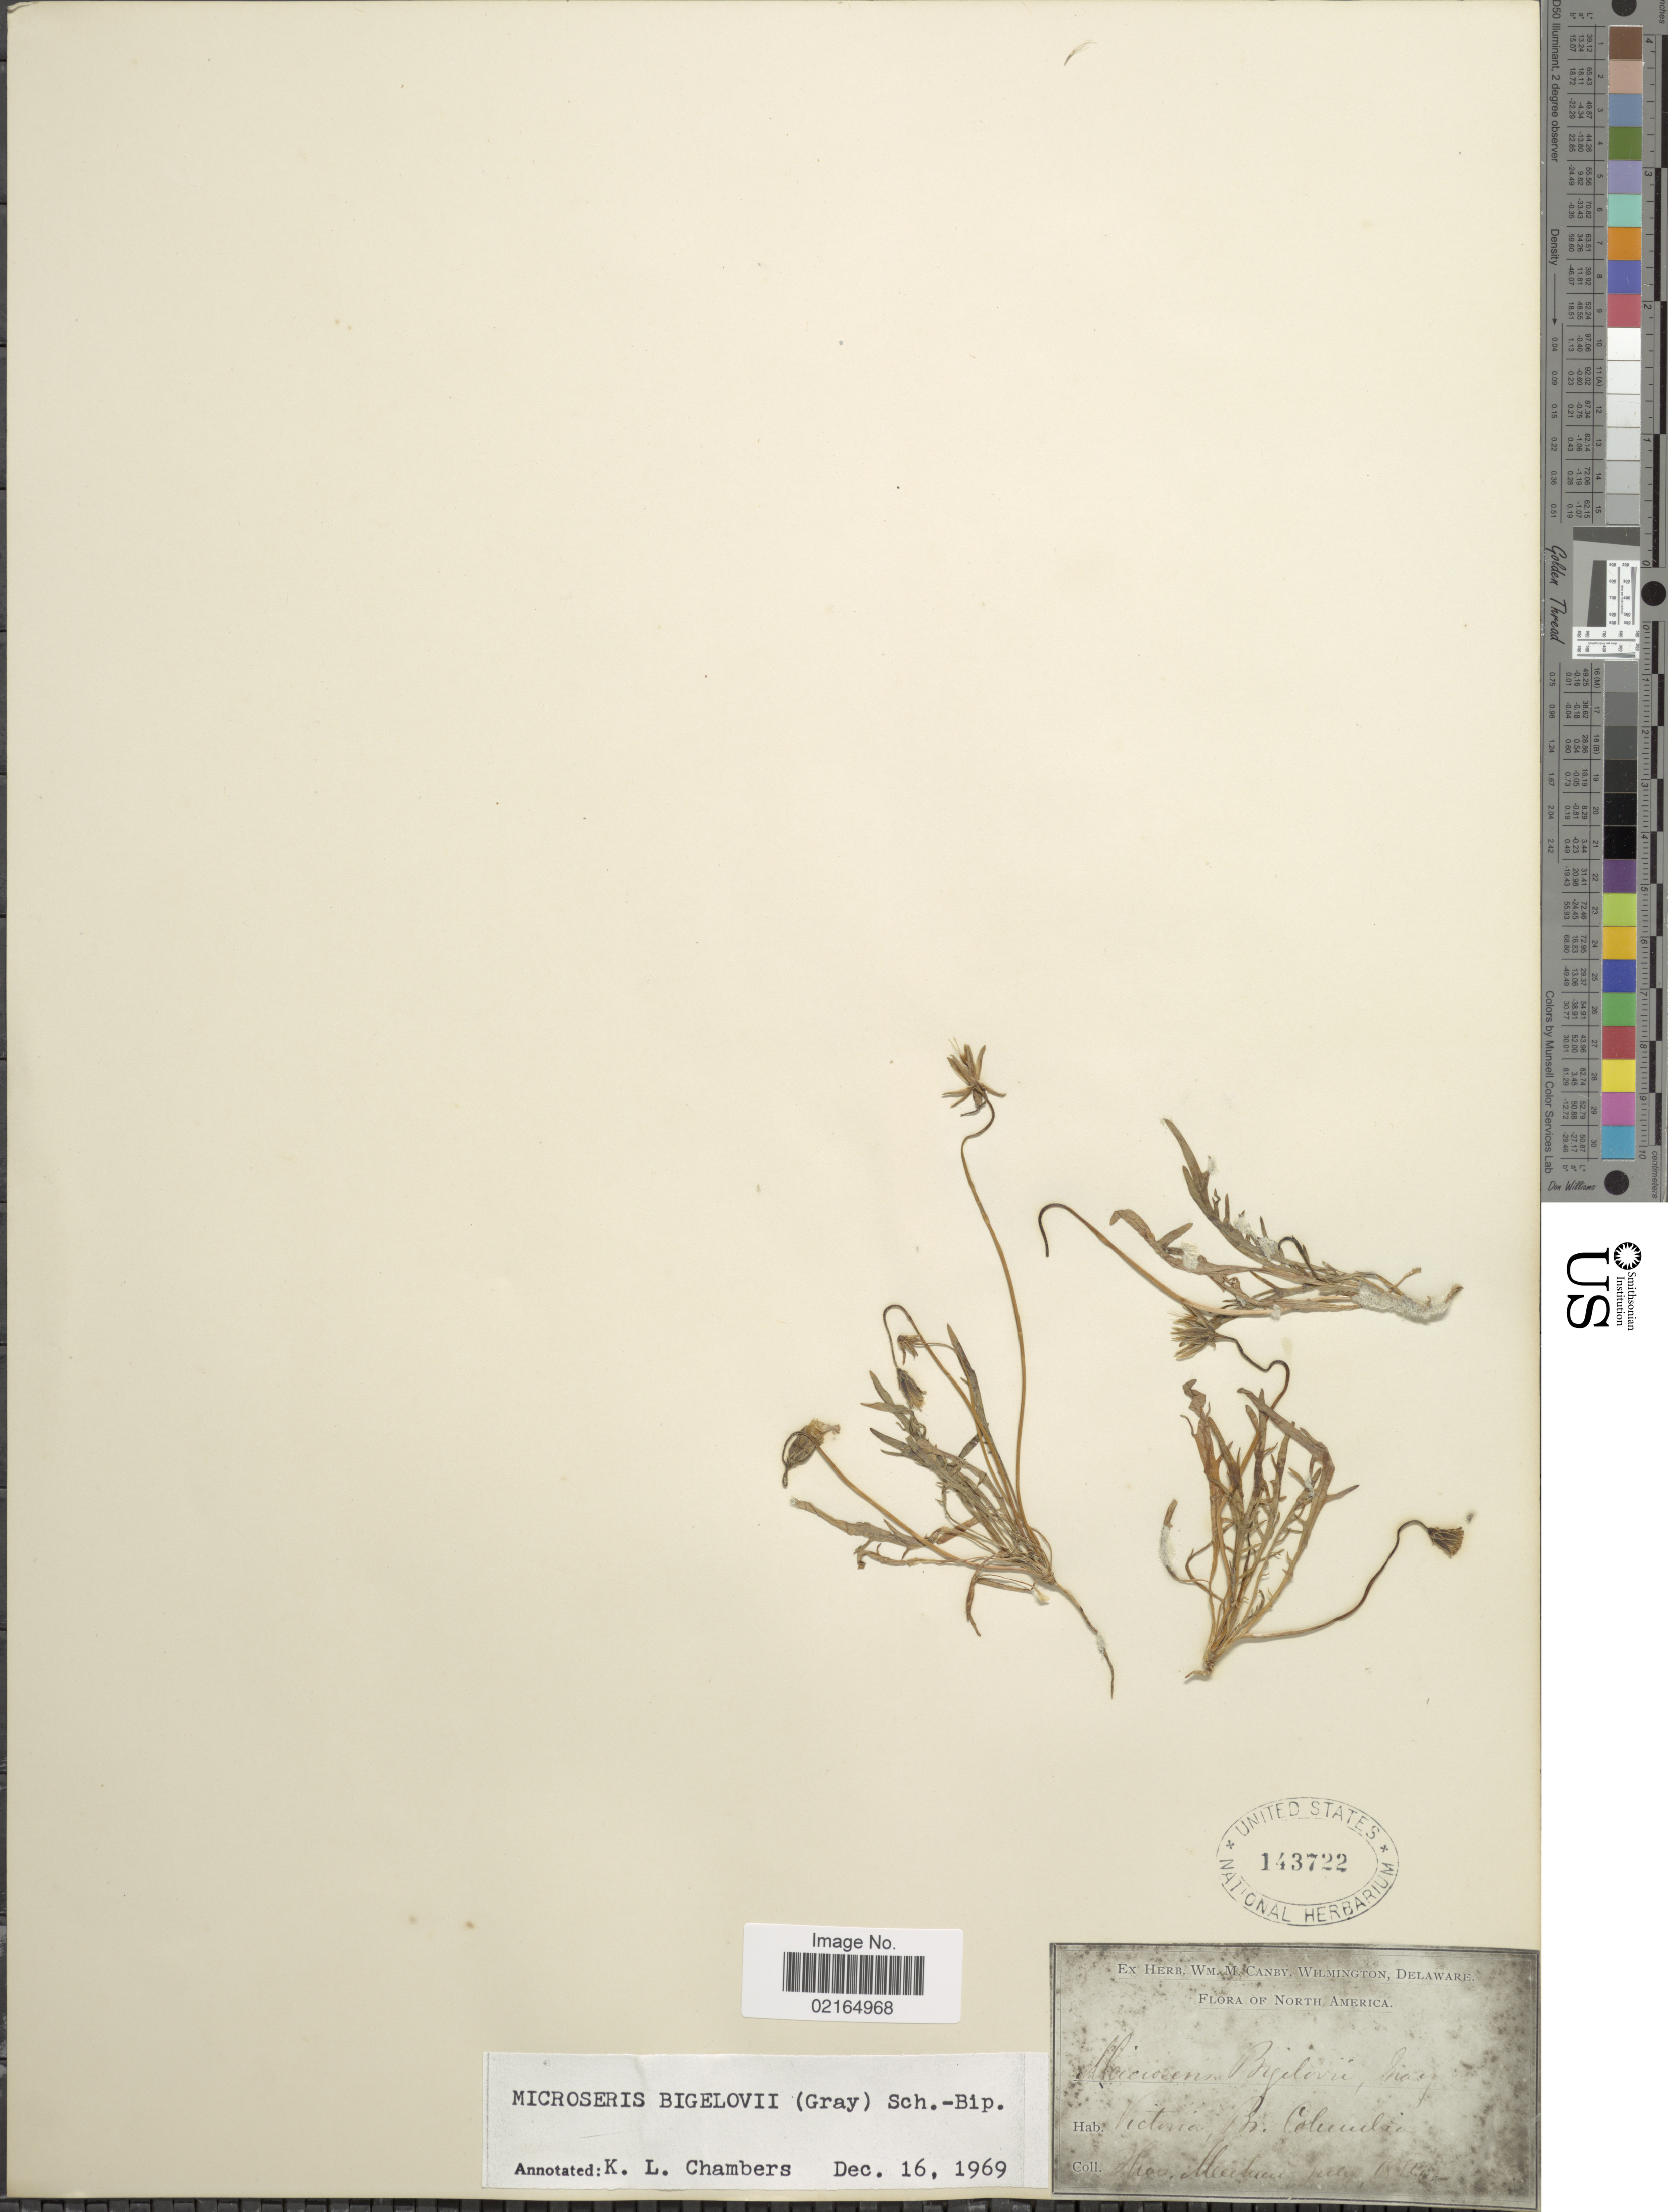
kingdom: Plantae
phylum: Tracheophyta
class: Magnoliopsida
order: Asterales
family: Asteraceae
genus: Microseris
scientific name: Microseris bigelovii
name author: (A. Gray) Sch. Bip.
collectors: T. Meikans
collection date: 1882-07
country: Canada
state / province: British Columbia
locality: Victoria.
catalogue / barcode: US 143722